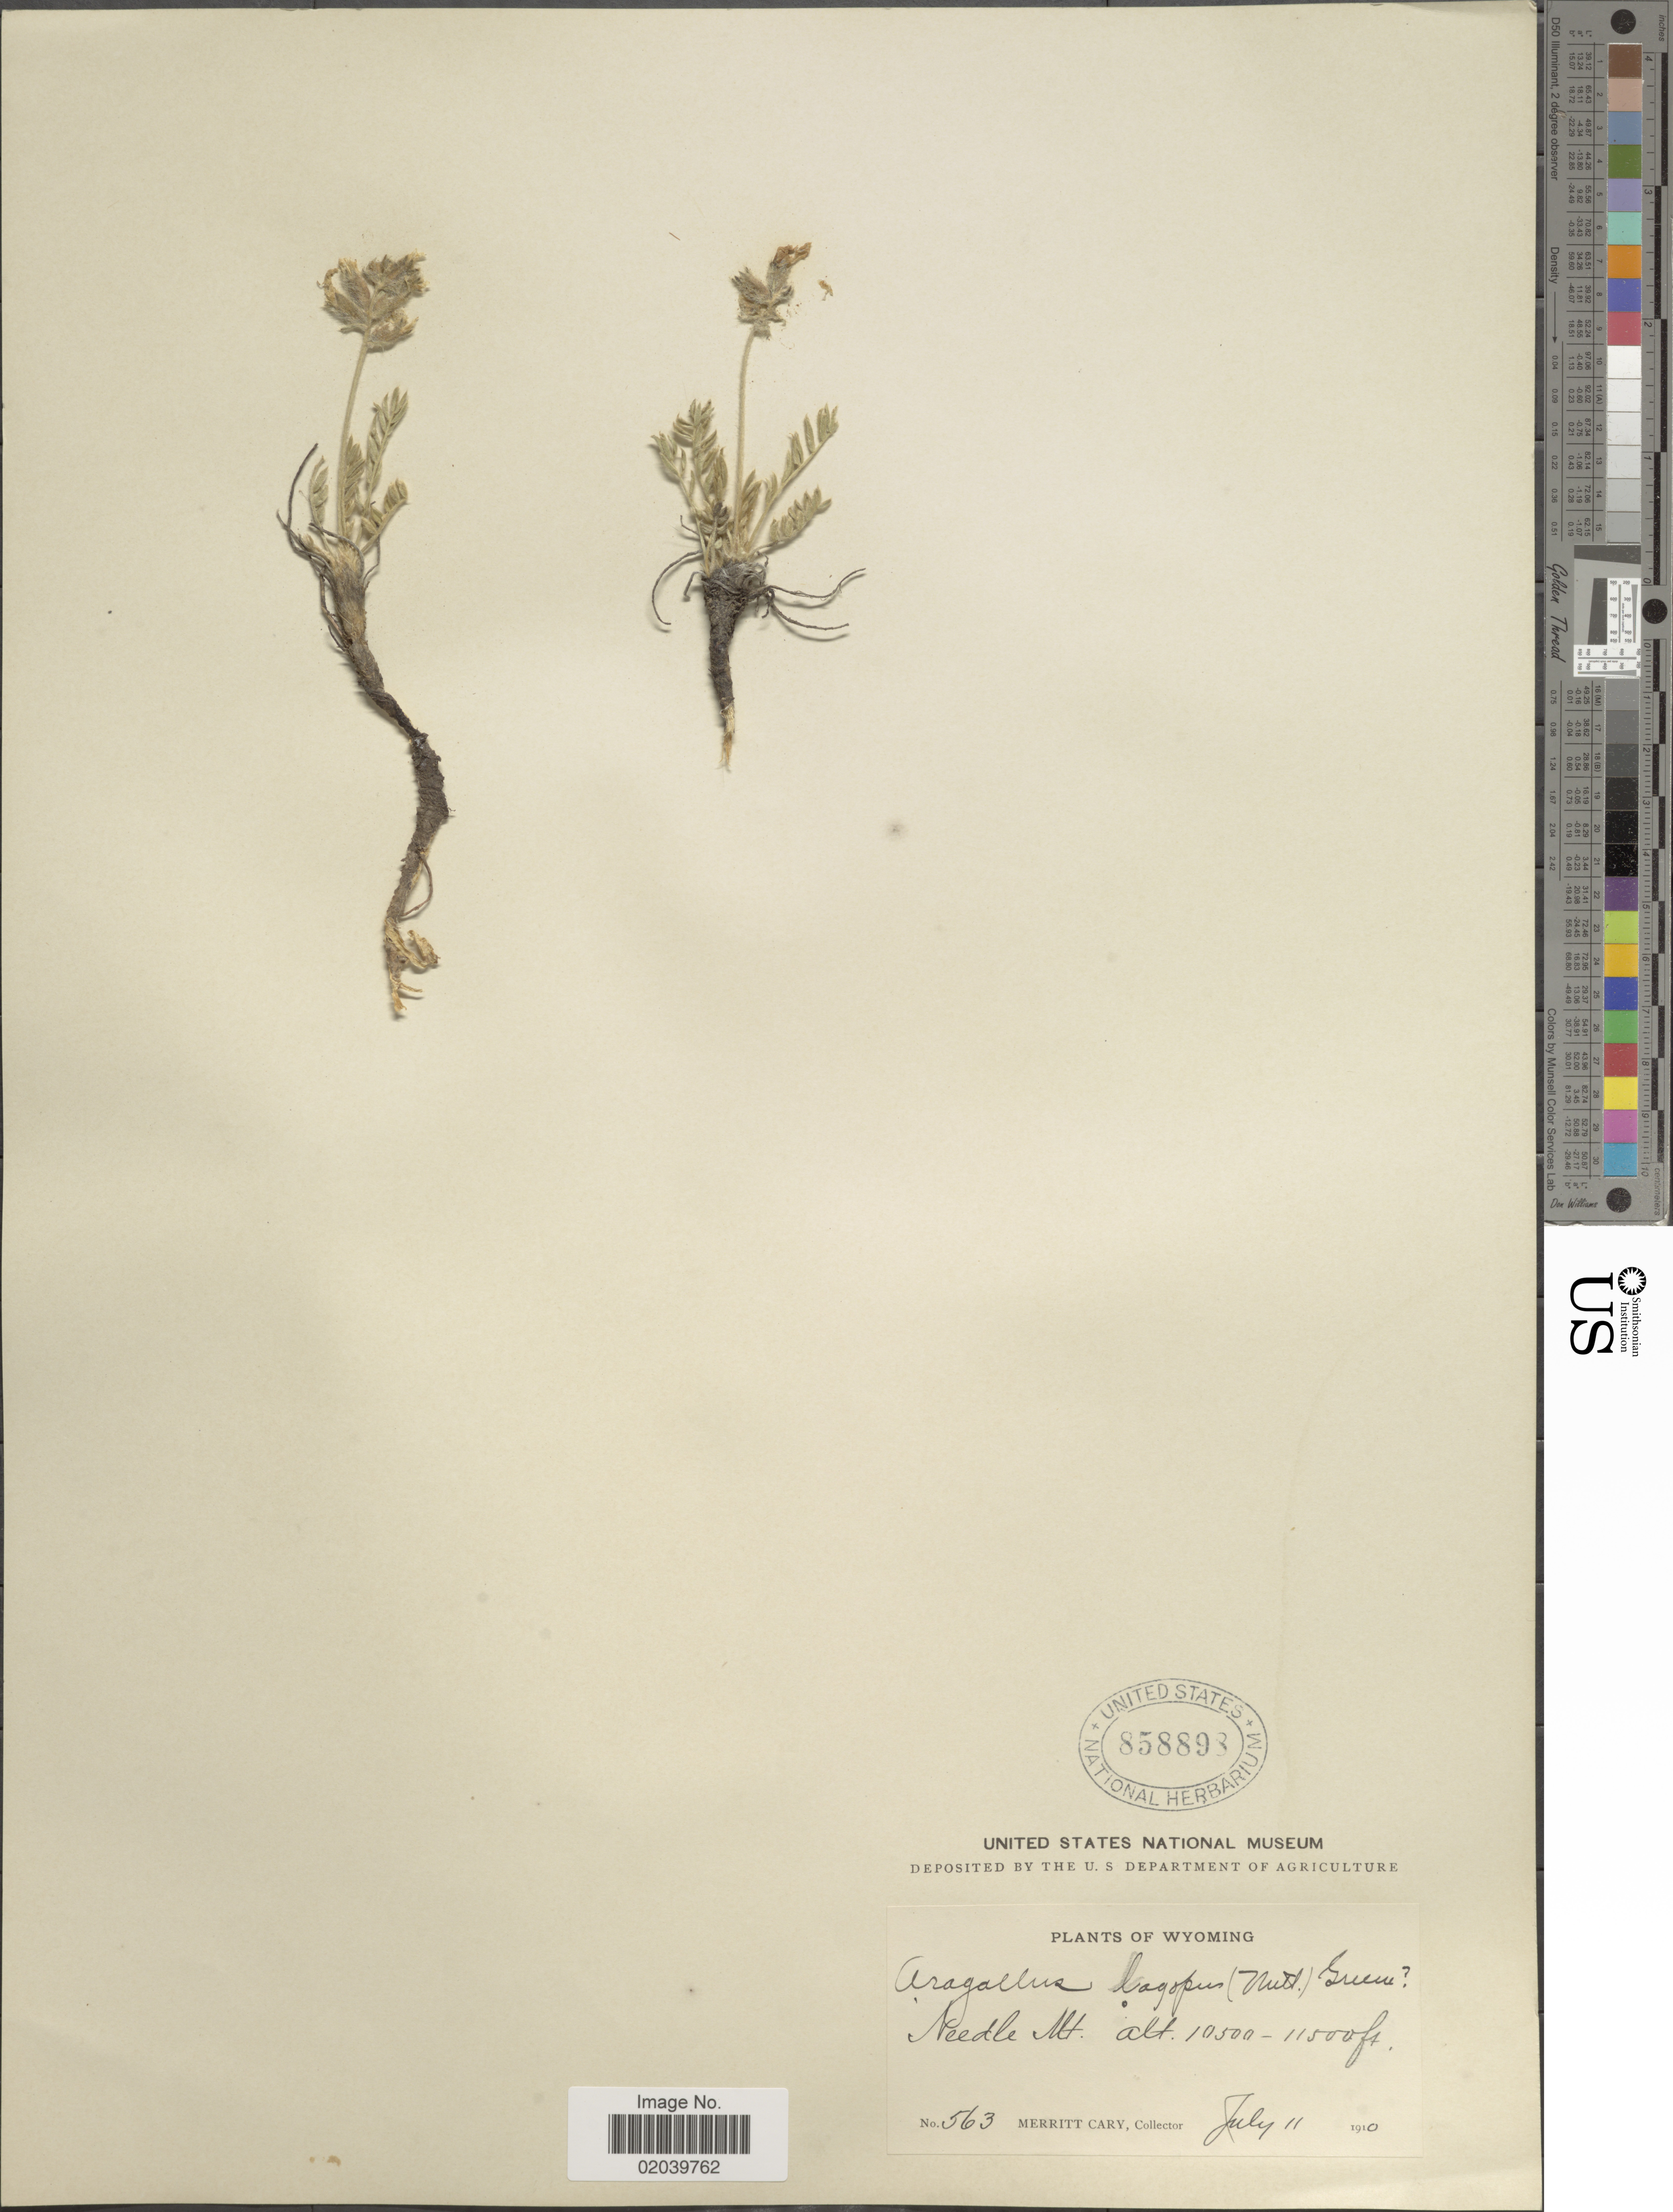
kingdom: Plantae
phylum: Tracheophyta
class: Magnoliopsida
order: Fabales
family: Fabaceae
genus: Oxytropis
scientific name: Oxytropis lagopus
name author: Nutt.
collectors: M. Cary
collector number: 563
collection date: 1910-07-11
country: United States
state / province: Wyoming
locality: Needle Mt.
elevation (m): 3200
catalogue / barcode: US 858898